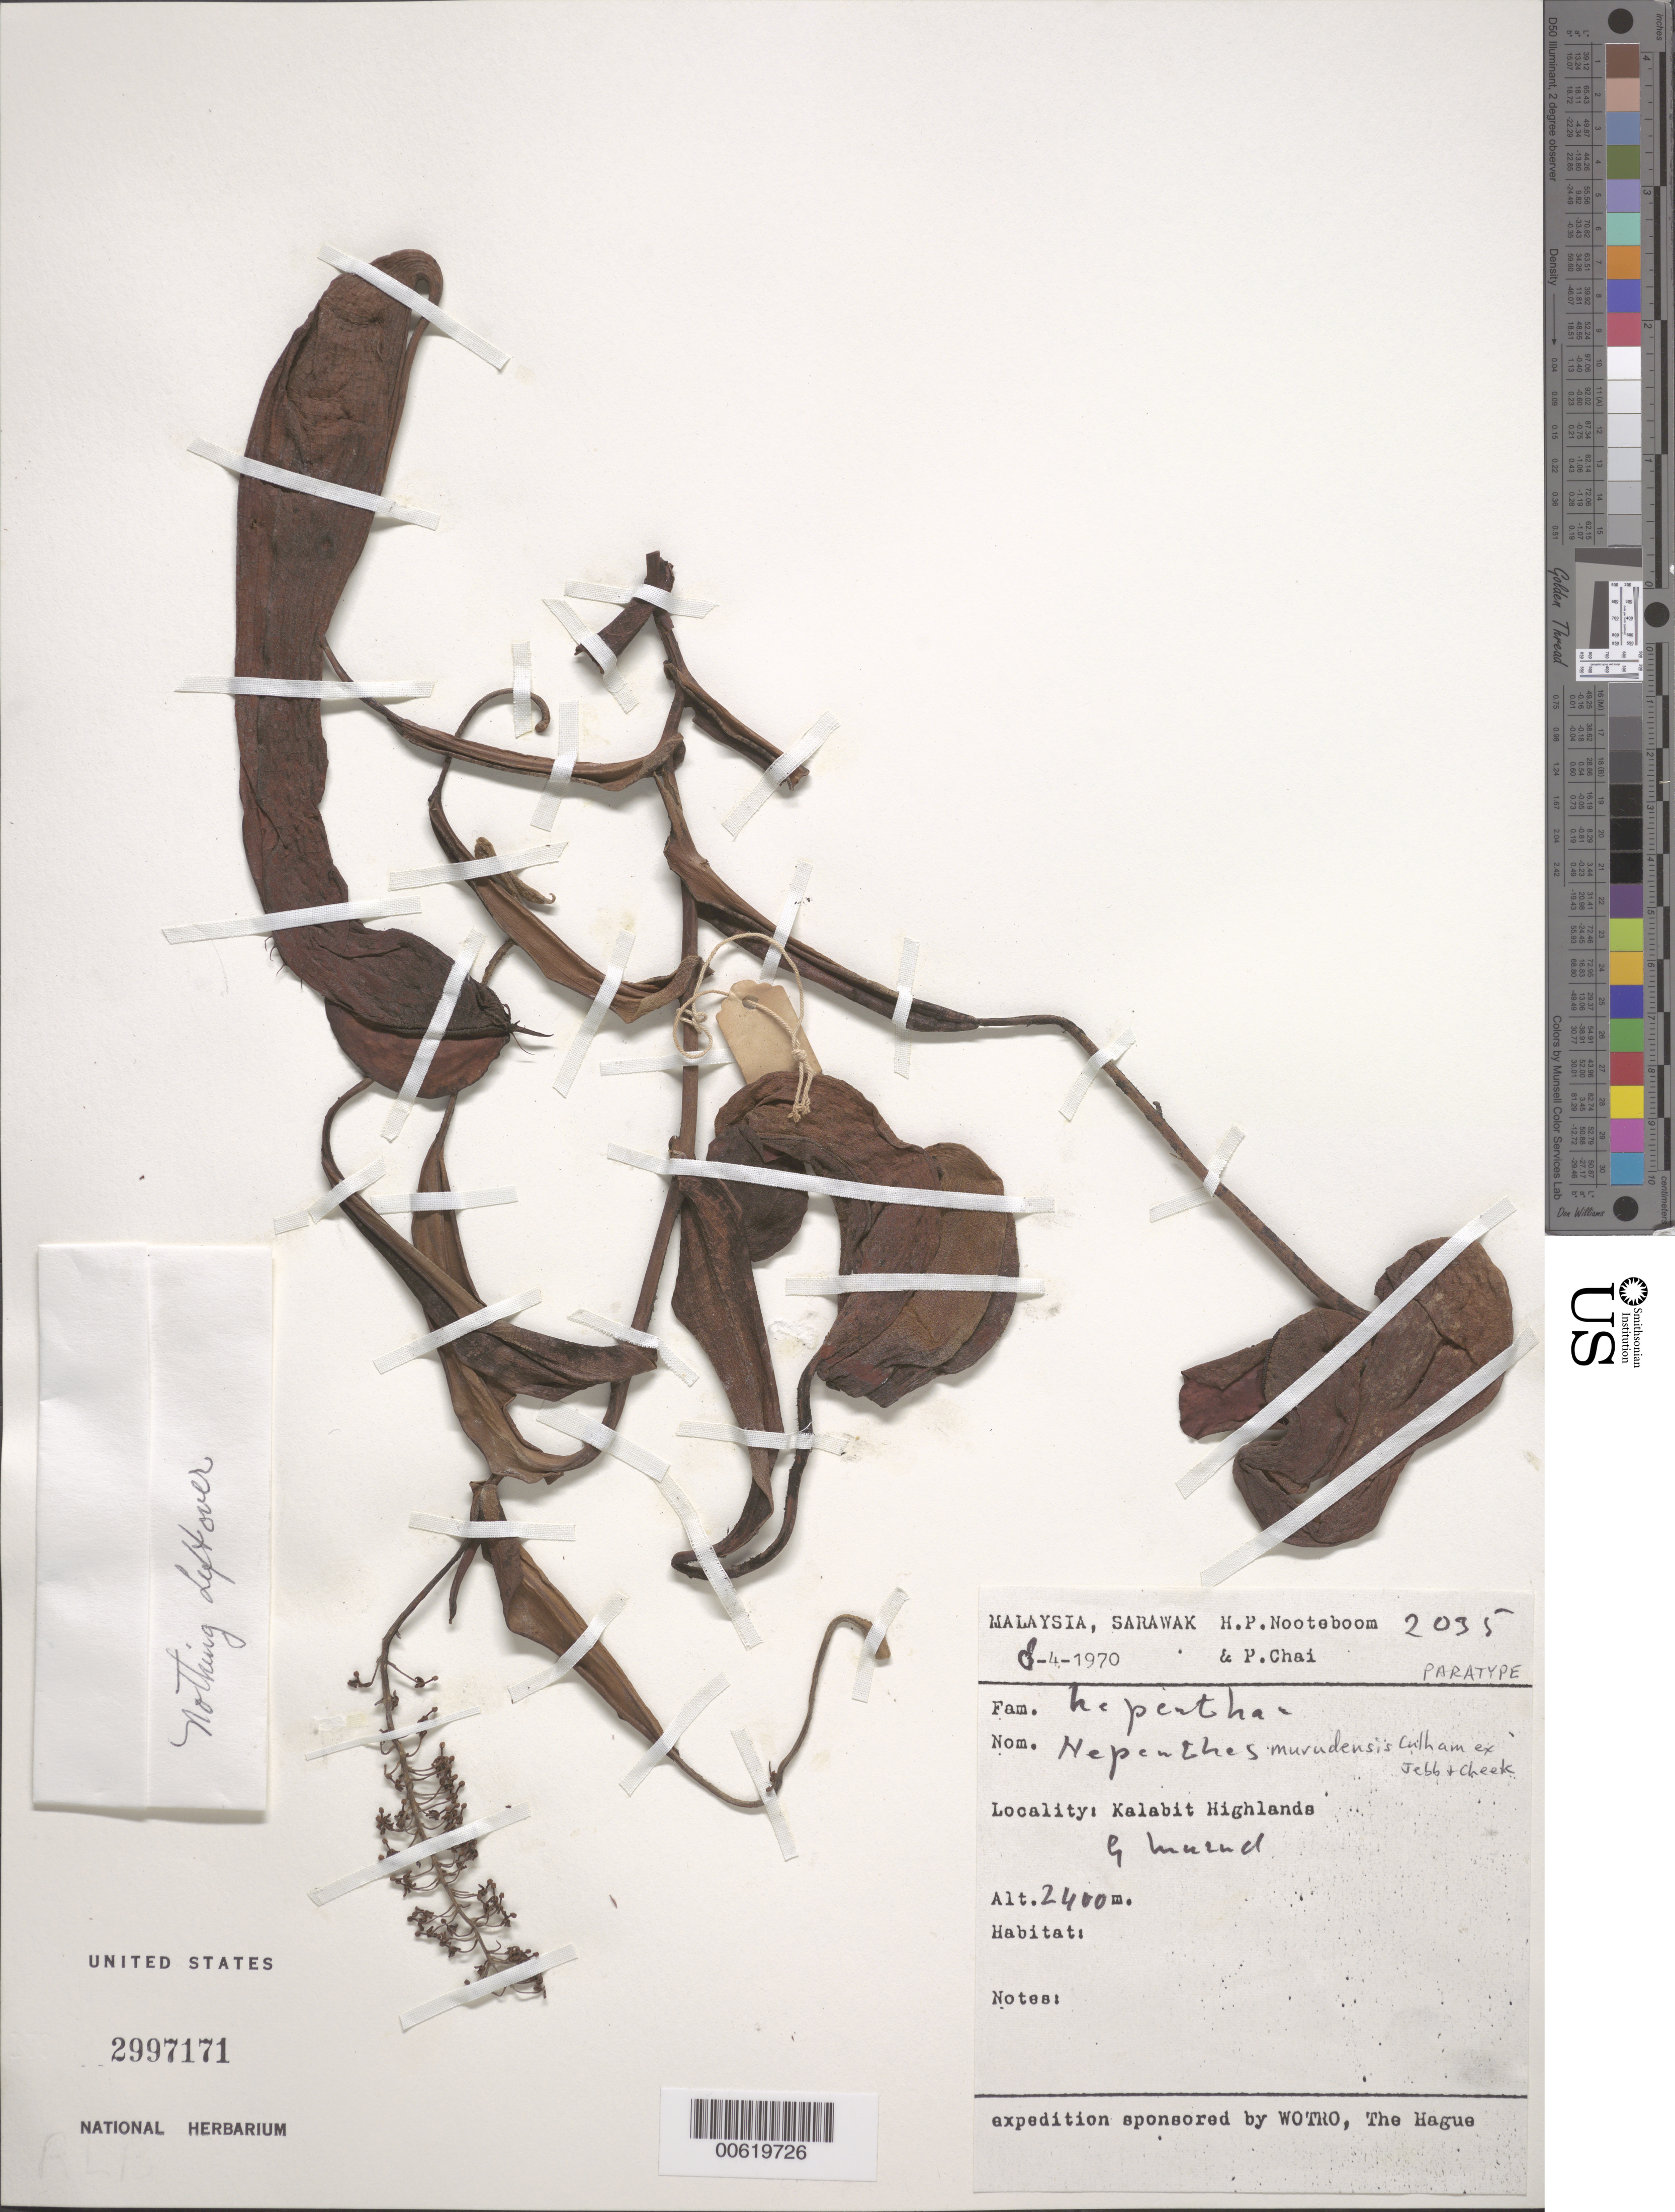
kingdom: Plantae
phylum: Tracheophyta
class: Magnoliopsida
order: Caryophyllales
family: Nepenthaceae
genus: Nepenthes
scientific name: Nepenthes murdensis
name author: Culham ex M. Jebb & Cheek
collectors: H. P. Nooteboom & P. Chai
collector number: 2035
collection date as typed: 04 Sep 1970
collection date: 1970-09-04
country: Malaysia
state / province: Sarawak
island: Borneo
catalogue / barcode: US 2997171